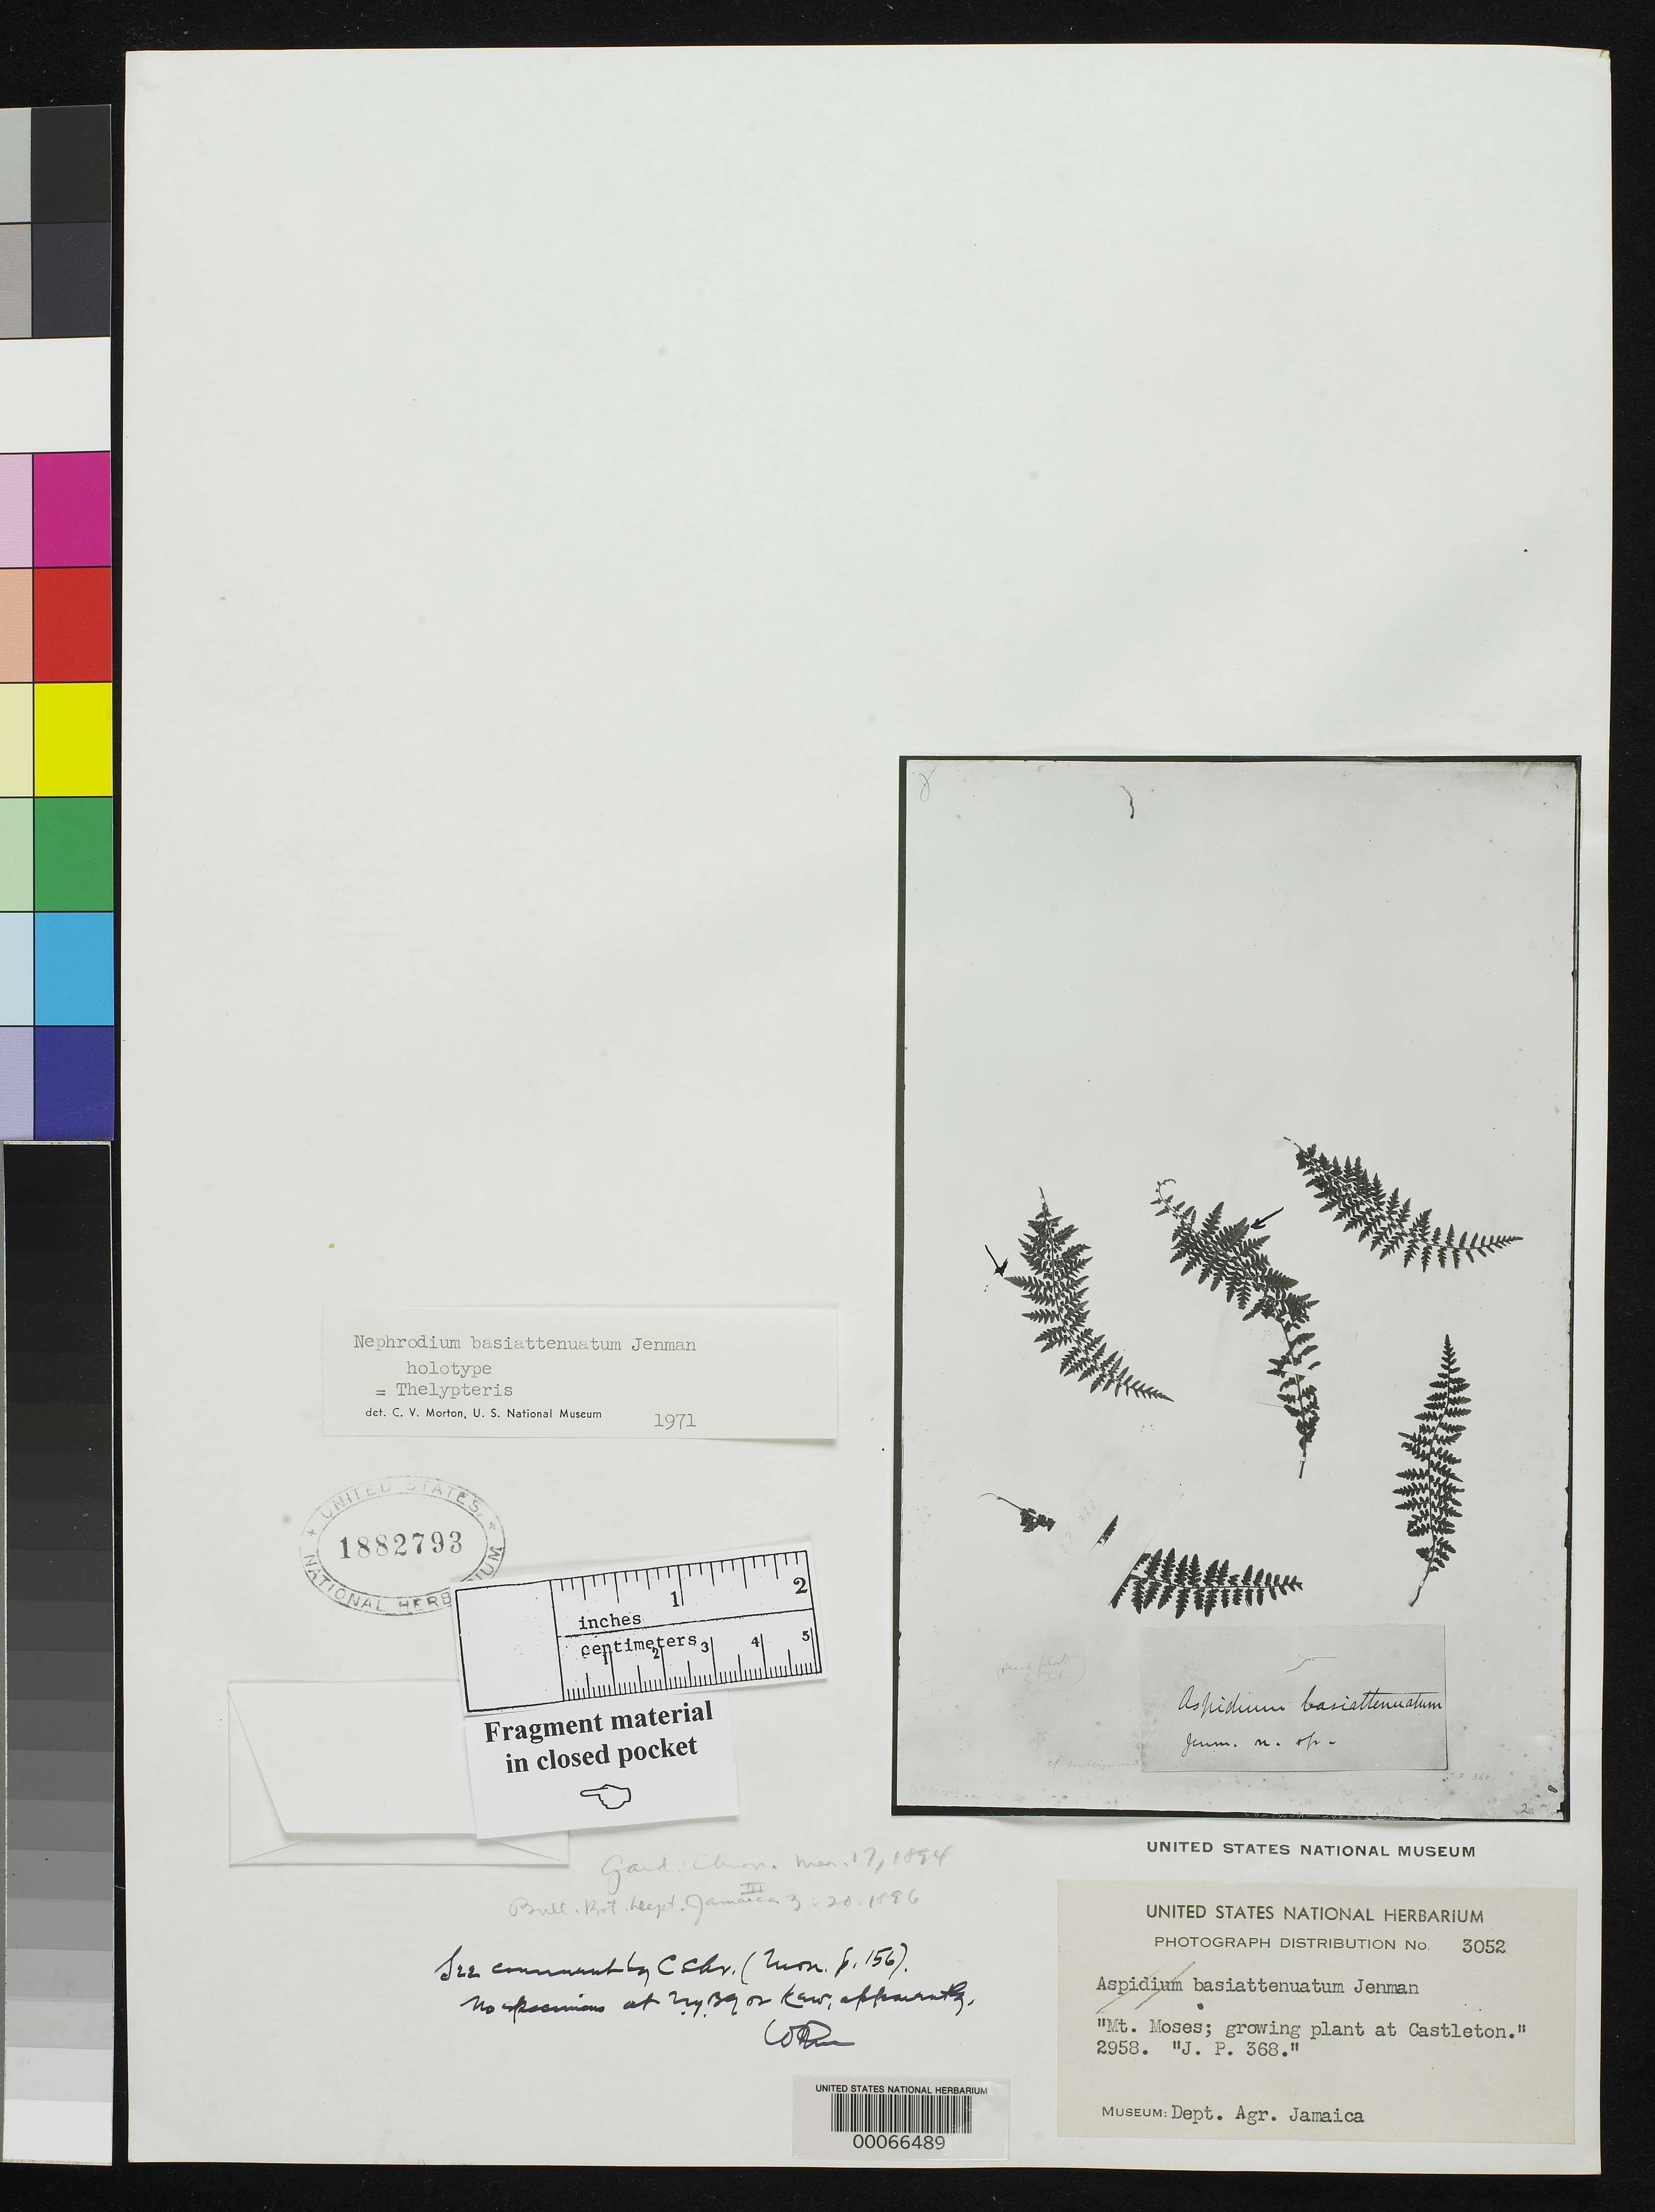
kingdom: Plantae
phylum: Tracheophyta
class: Polypodiopsida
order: Polypodiales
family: Dryopteridaceae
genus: Nephrodium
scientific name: Nephrodium basiattenuatum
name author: Jenman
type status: Holotype Fragment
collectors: G. S. Jenman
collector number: J.p. 368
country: Jamaica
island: Greater Antilles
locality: Castleton.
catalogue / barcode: US 1882793